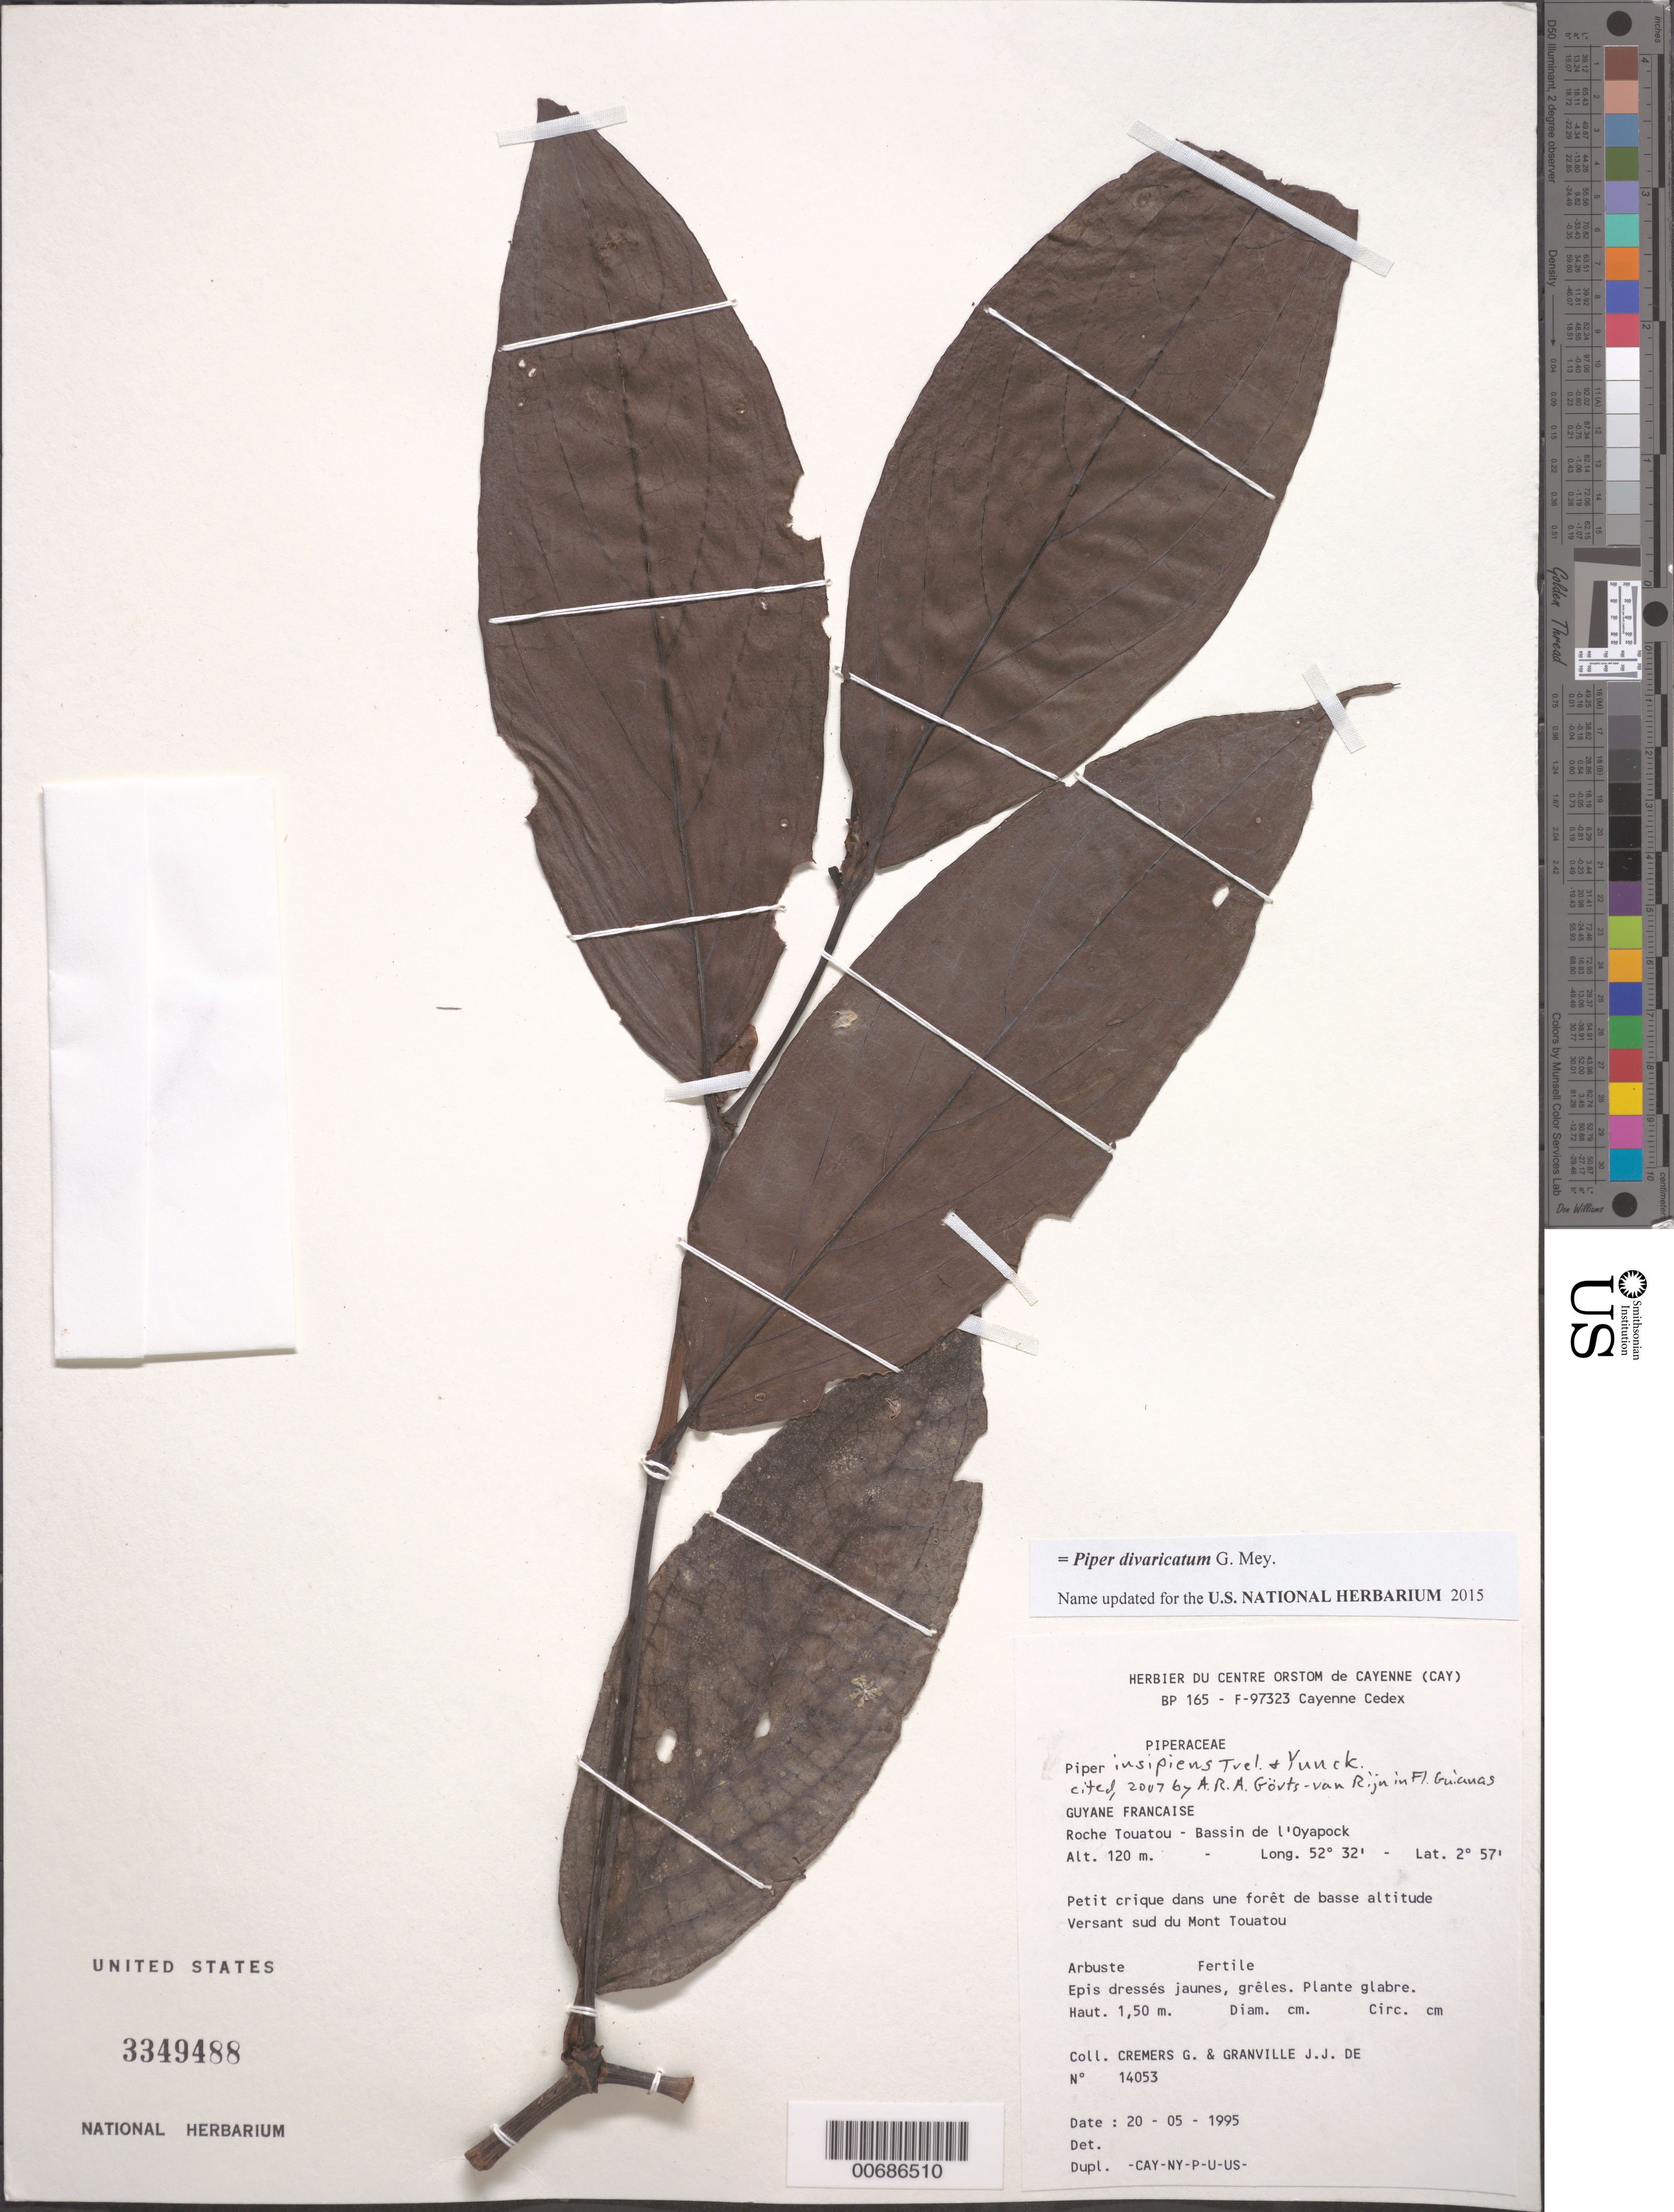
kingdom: Plantae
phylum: Tracheophyta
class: Magnoliopsida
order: Piperales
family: Piperaceae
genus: Piper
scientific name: Piper sp.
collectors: G. Cremers & J.-J. de Granville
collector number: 14053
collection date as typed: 20-May-95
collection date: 1995-05-20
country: French Guiana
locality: Roche Touatou, Bassin de l'Oyapock, versant sud du Mont Touatou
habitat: Small creek in low forest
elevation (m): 120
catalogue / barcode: US 3349488